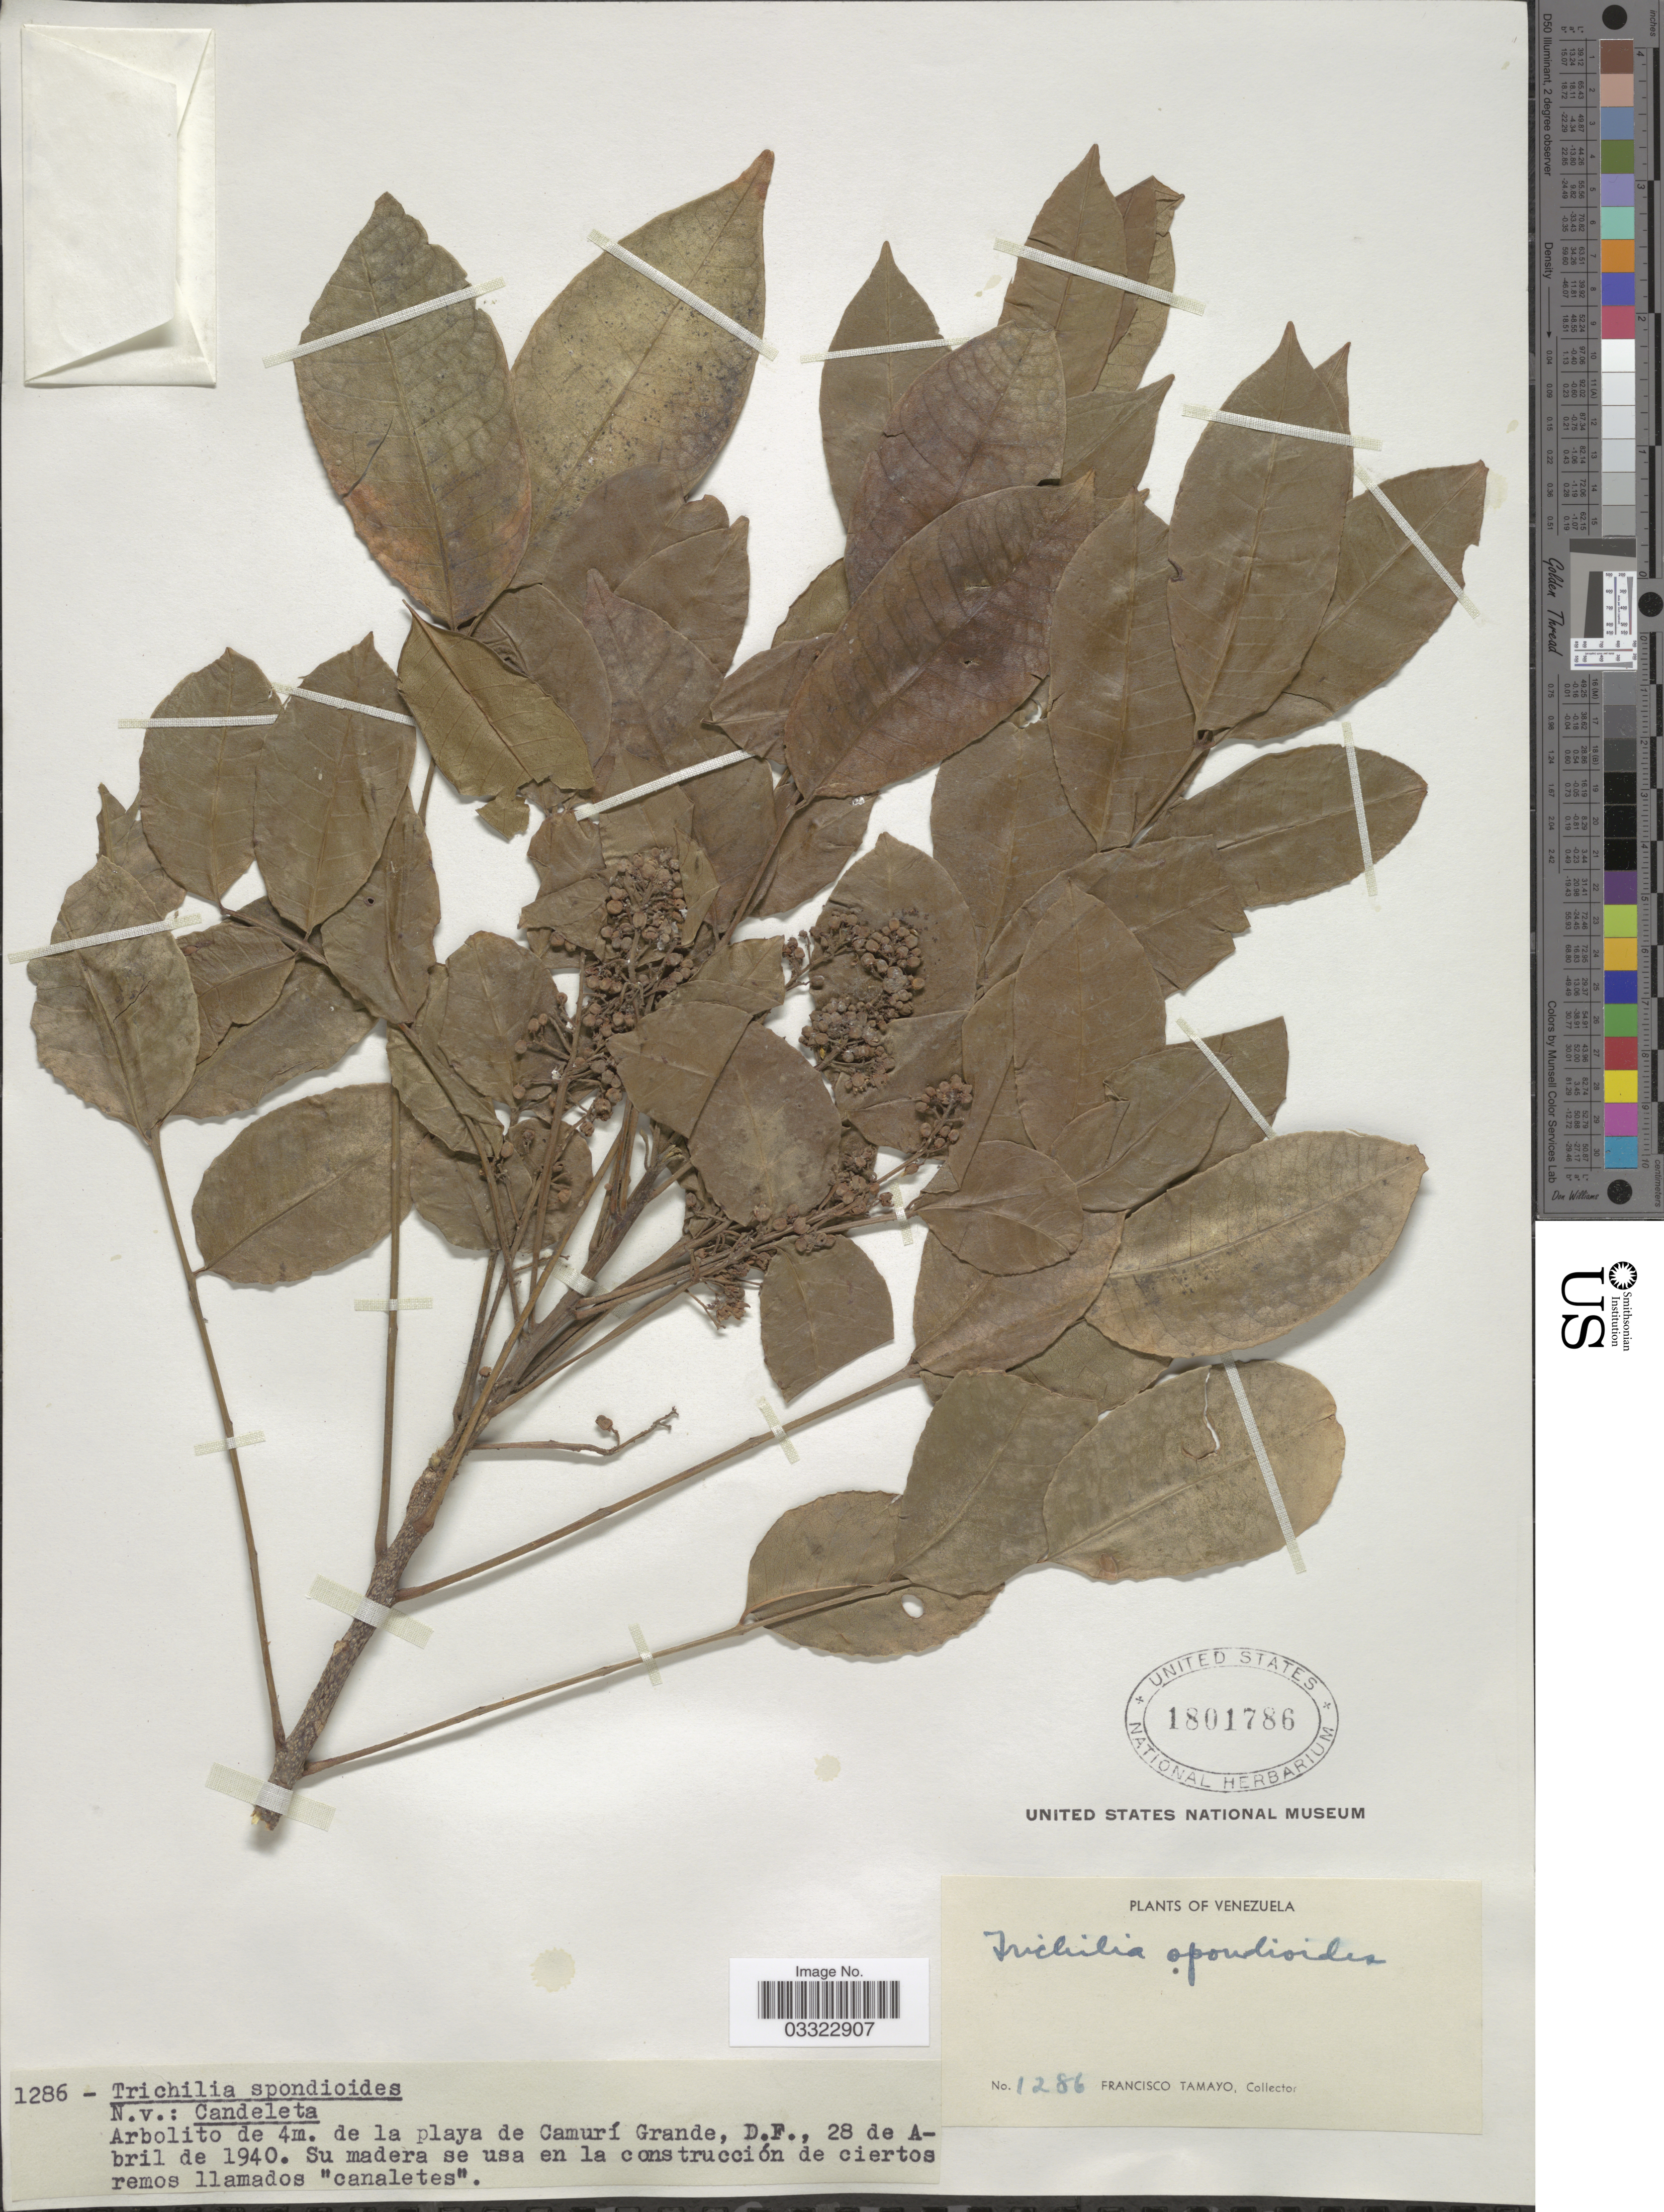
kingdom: Plantae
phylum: Tracheophyta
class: Magnoliopsida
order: Sapindales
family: Meliaceae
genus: Trichilia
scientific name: Trichilia hirta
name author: L.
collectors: F. Tamayo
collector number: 1286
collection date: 1940-04-28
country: Venezuela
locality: Del la playa de Camurí Grande, D.F.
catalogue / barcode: US 1801786